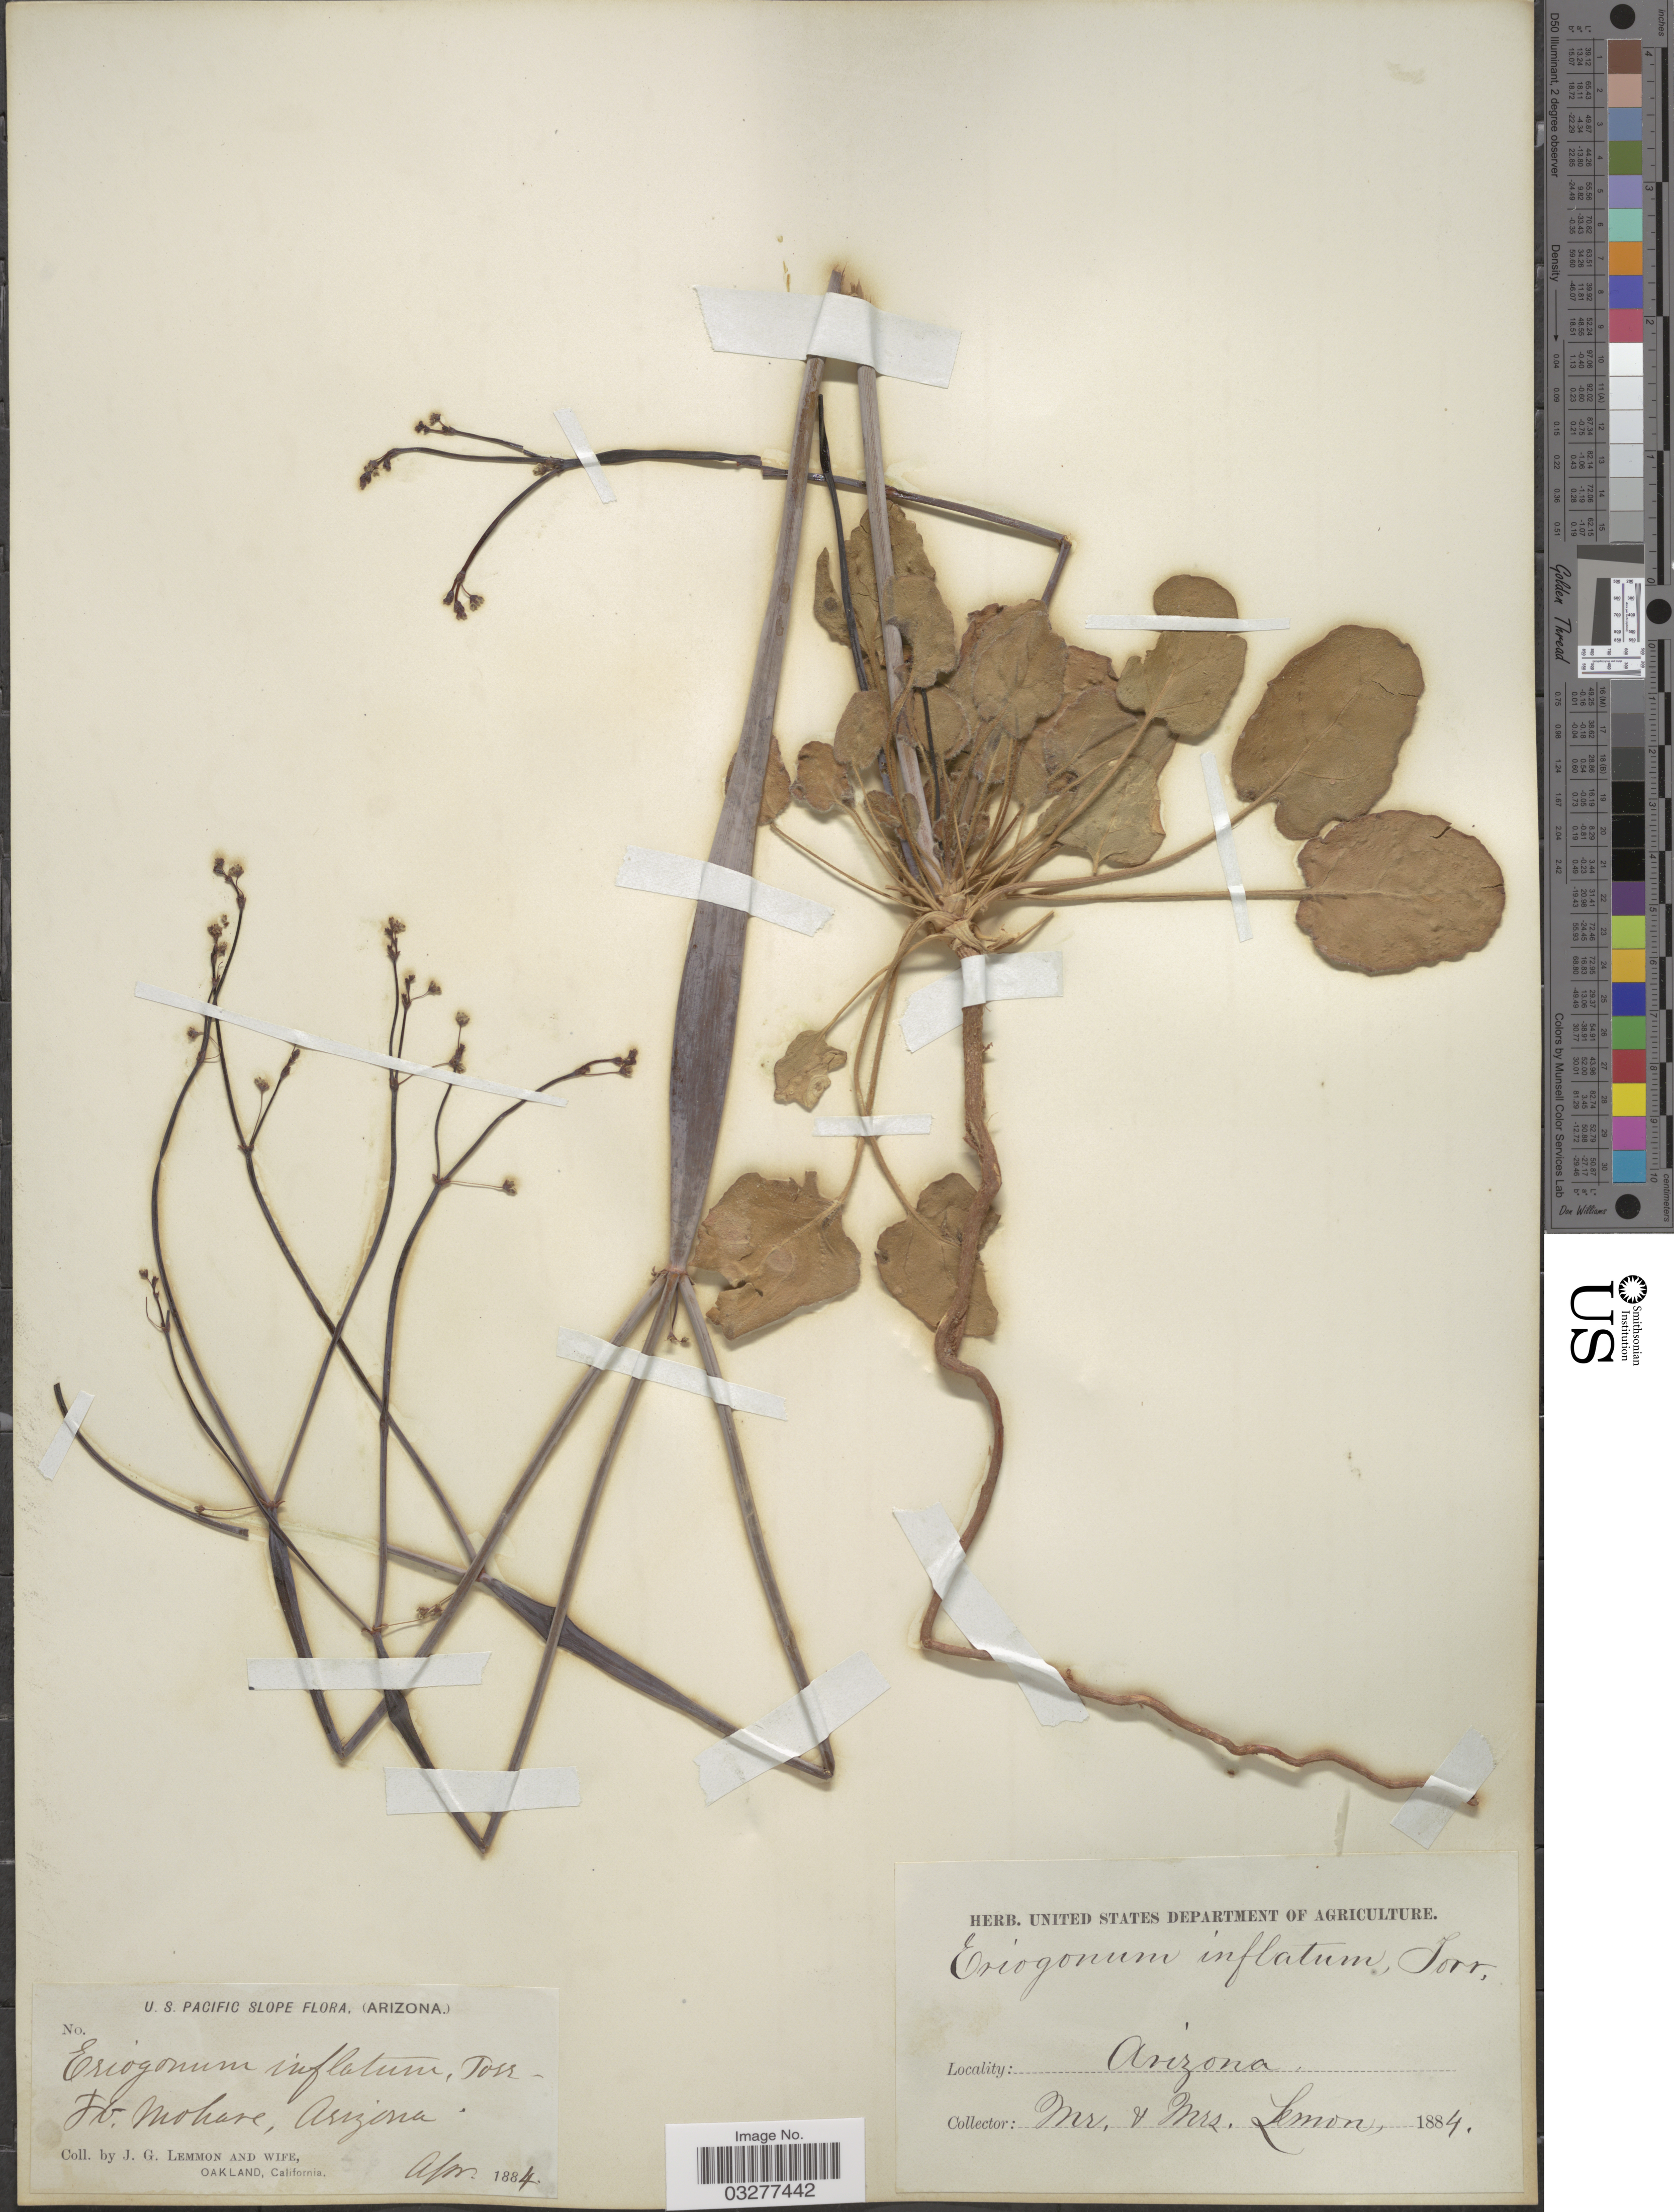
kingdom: Plantae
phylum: Tracheophyta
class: Magnoliopsida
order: Caryophyllales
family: Polygonaceae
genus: Eriogonum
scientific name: Eriogonum inflatum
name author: Torr. & Frém.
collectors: J. Lemmon & Mrs. J. G. Lemmon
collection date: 1884-04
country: United States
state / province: Arizona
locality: U. S. Pacific Slope. Ft. Mohave.